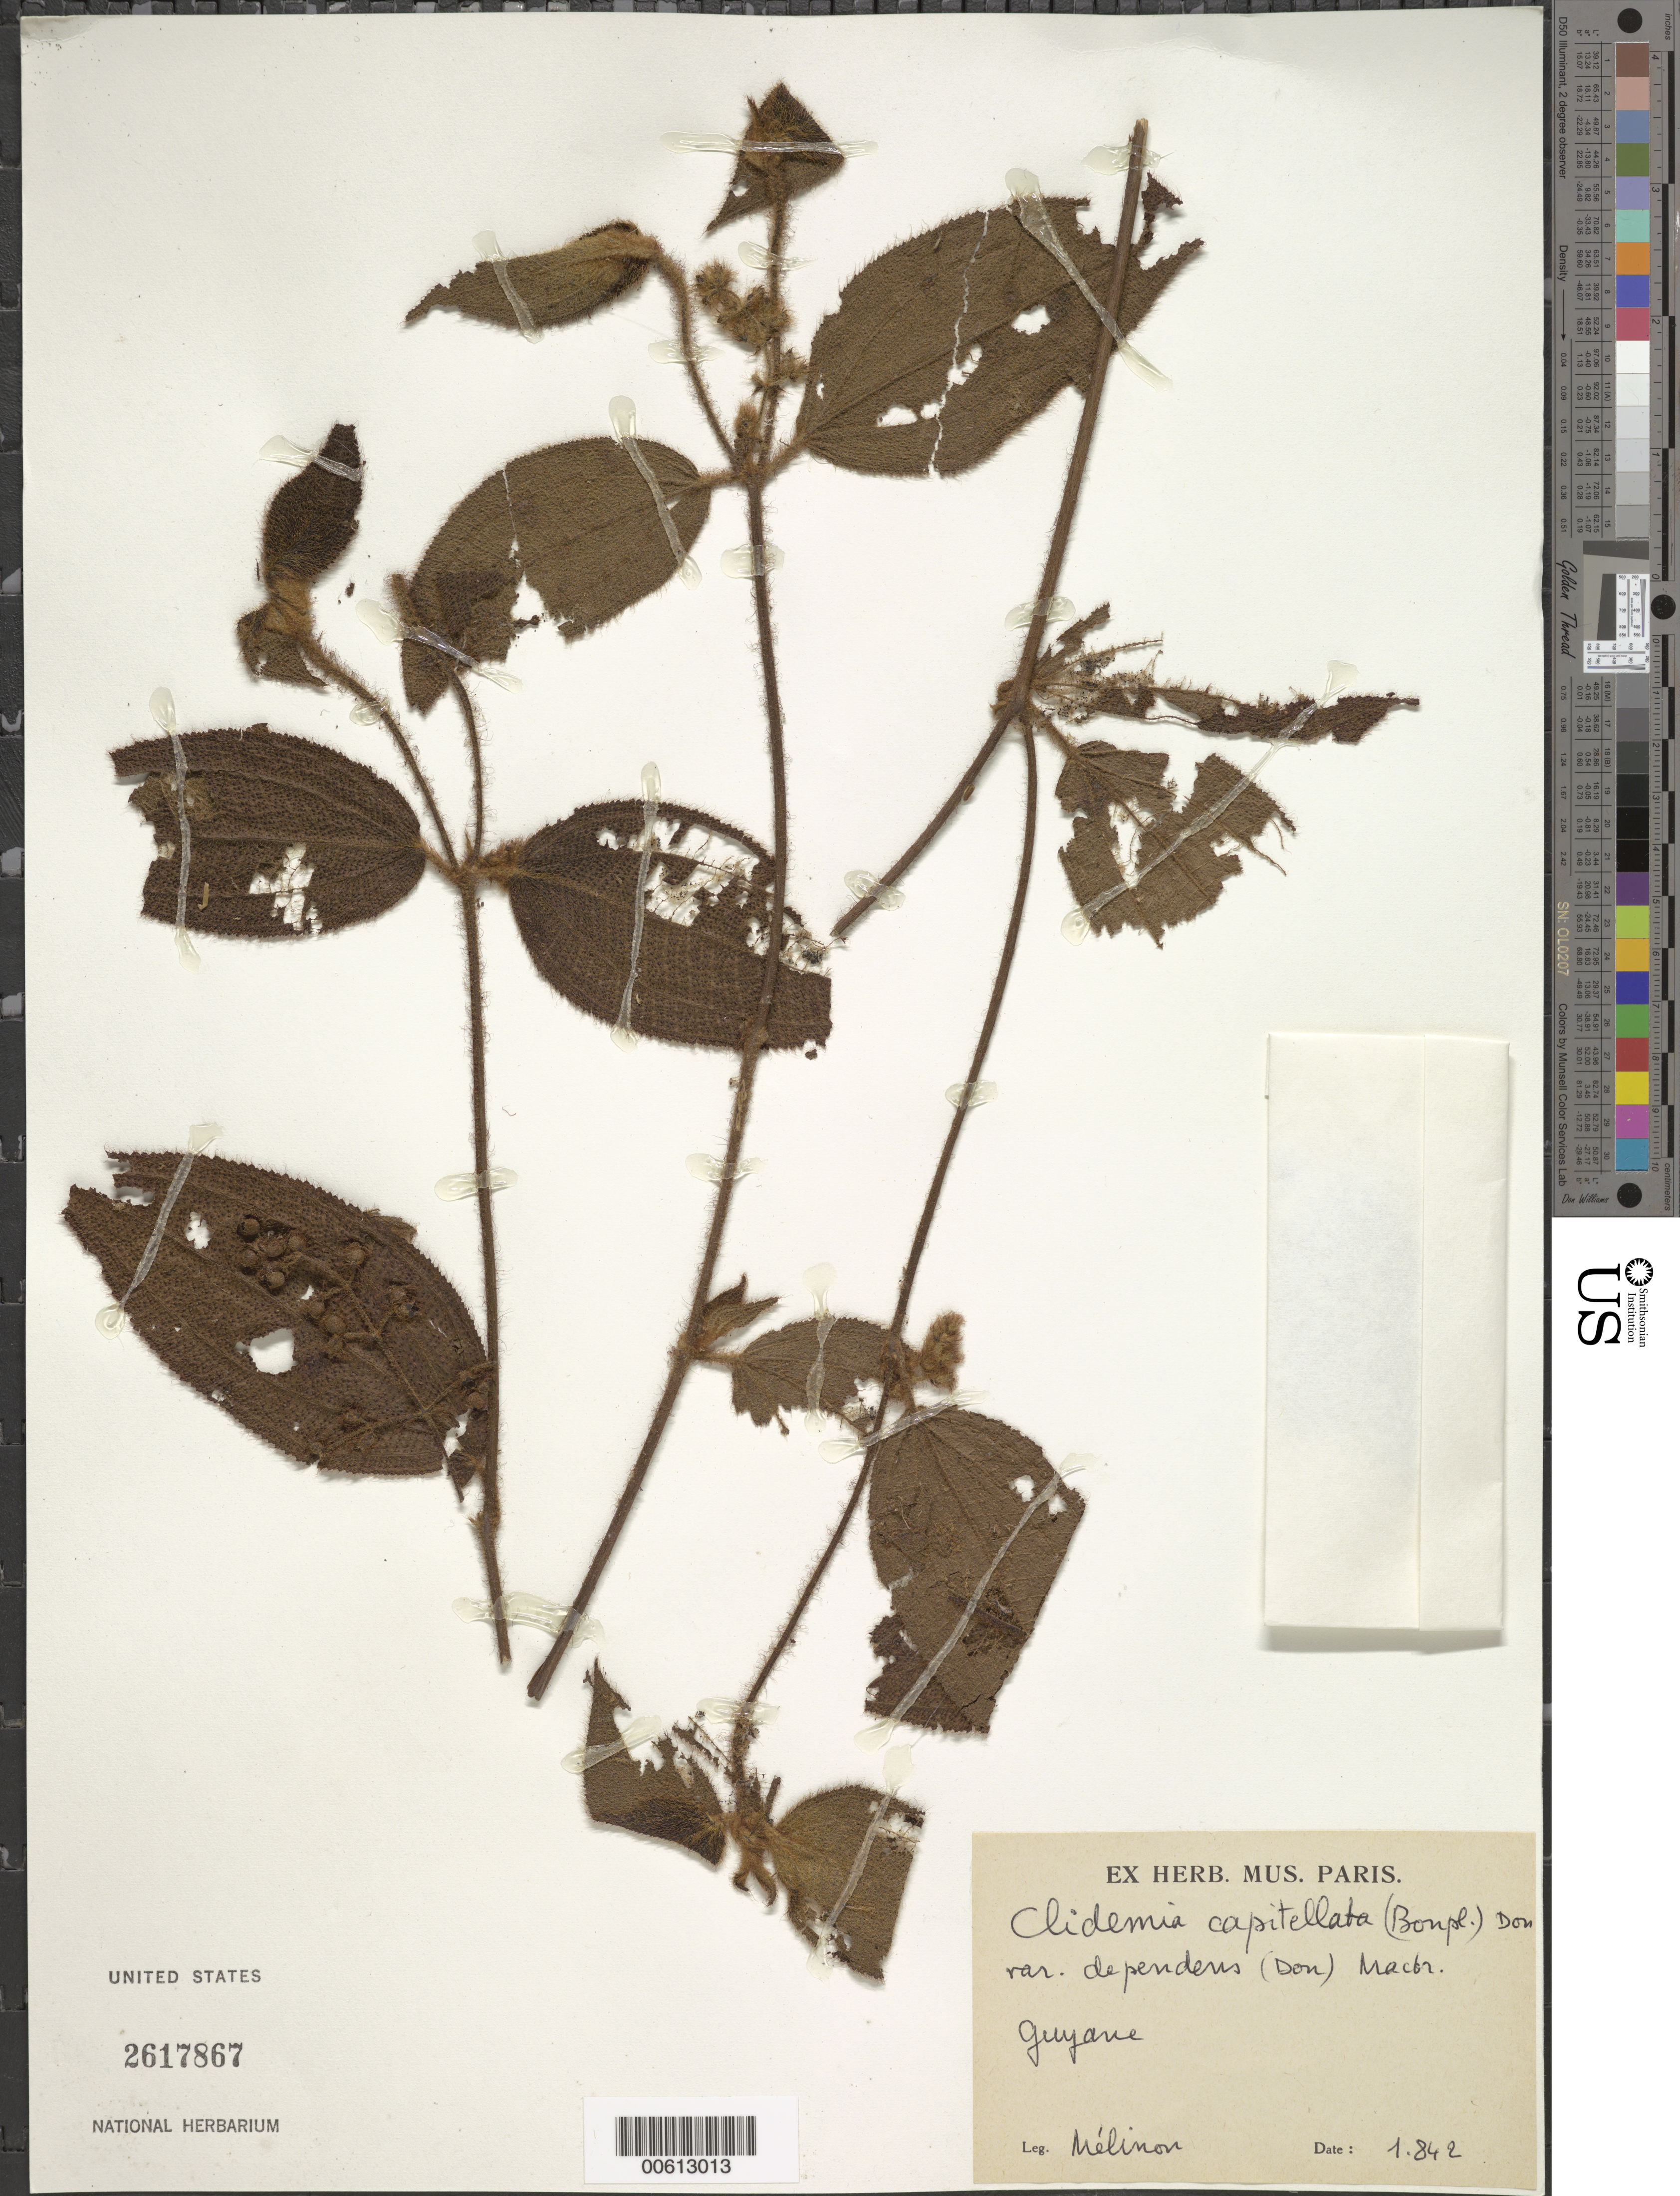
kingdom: Plantae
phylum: Tracheophyta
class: Magnoliopsida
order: Myrtales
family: Melastomataceae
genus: Clidemia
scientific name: Clidemia capitellata var. dependens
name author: (Pav. & D. Don) J.F. Macbr.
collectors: E. Mélinon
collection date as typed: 1842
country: French Guiana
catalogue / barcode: US 2617867